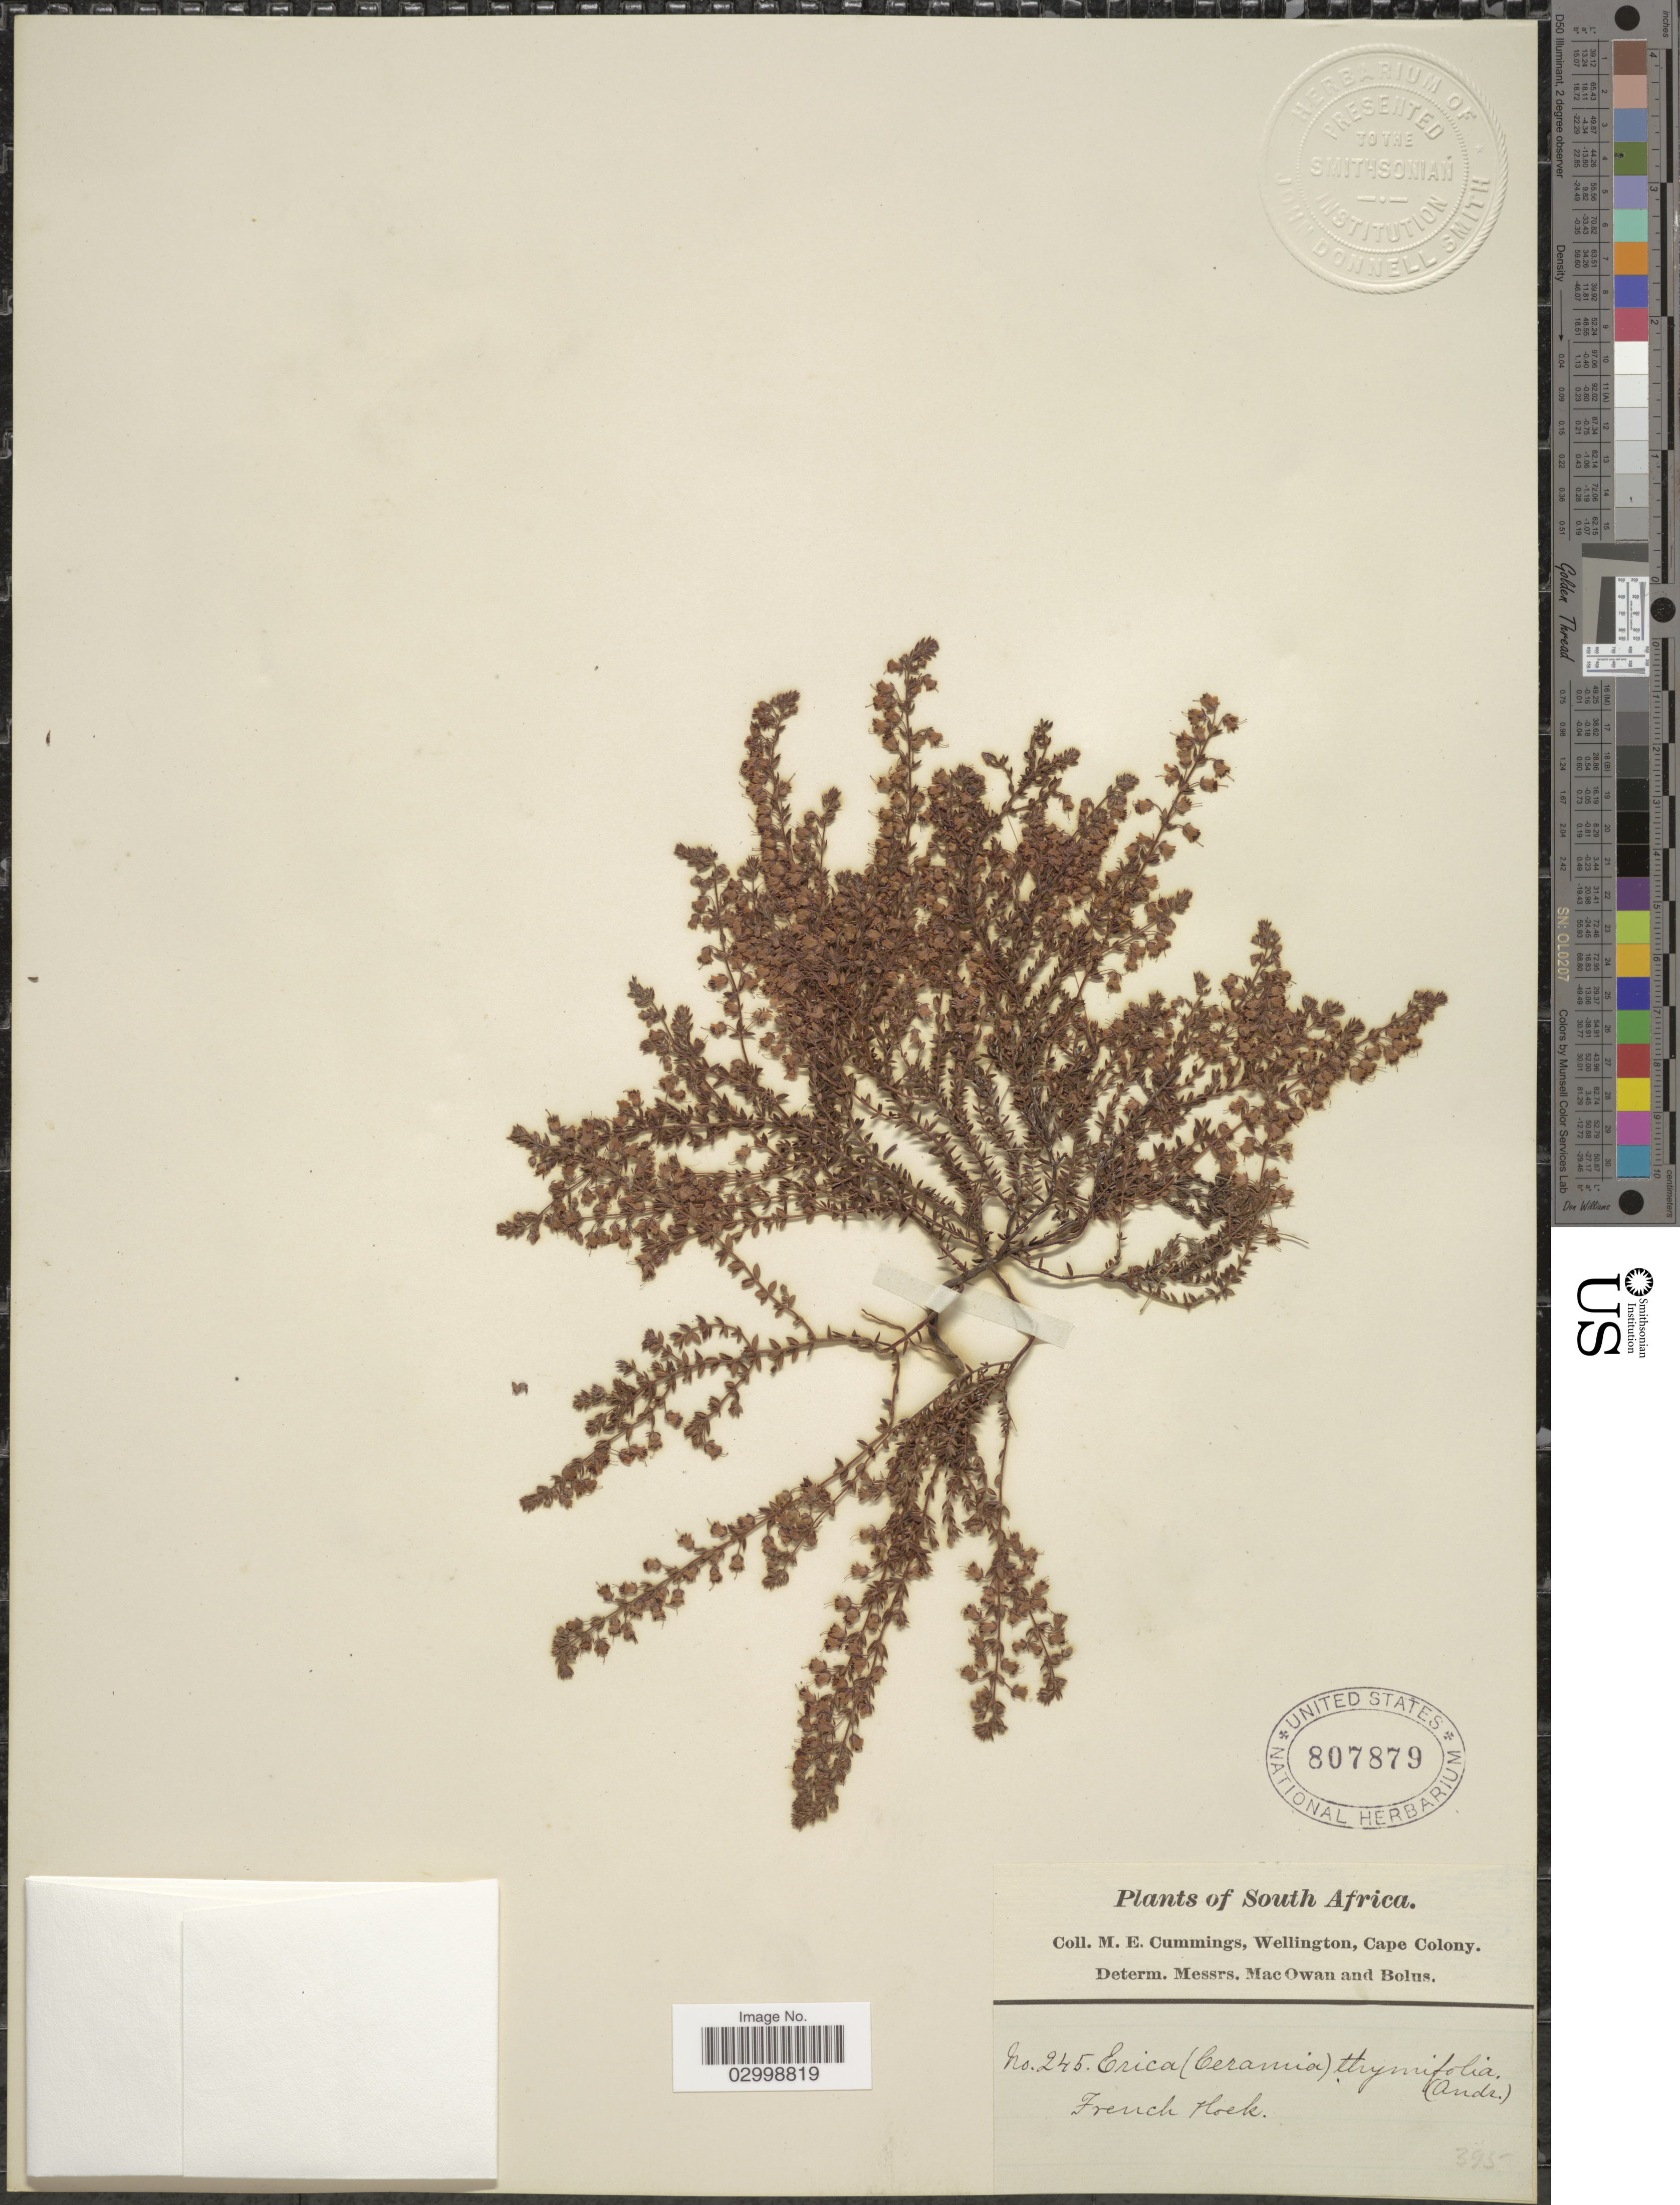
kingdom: Plantae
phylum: Tracheophyta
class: Magnoliopsida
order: Ericales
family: Ericaceae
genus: Erica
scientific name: Erica thymifolia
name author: Andrews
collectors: M. E. Cummings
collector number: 245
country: South Africa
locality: French Hoek.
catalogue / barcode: US 807879